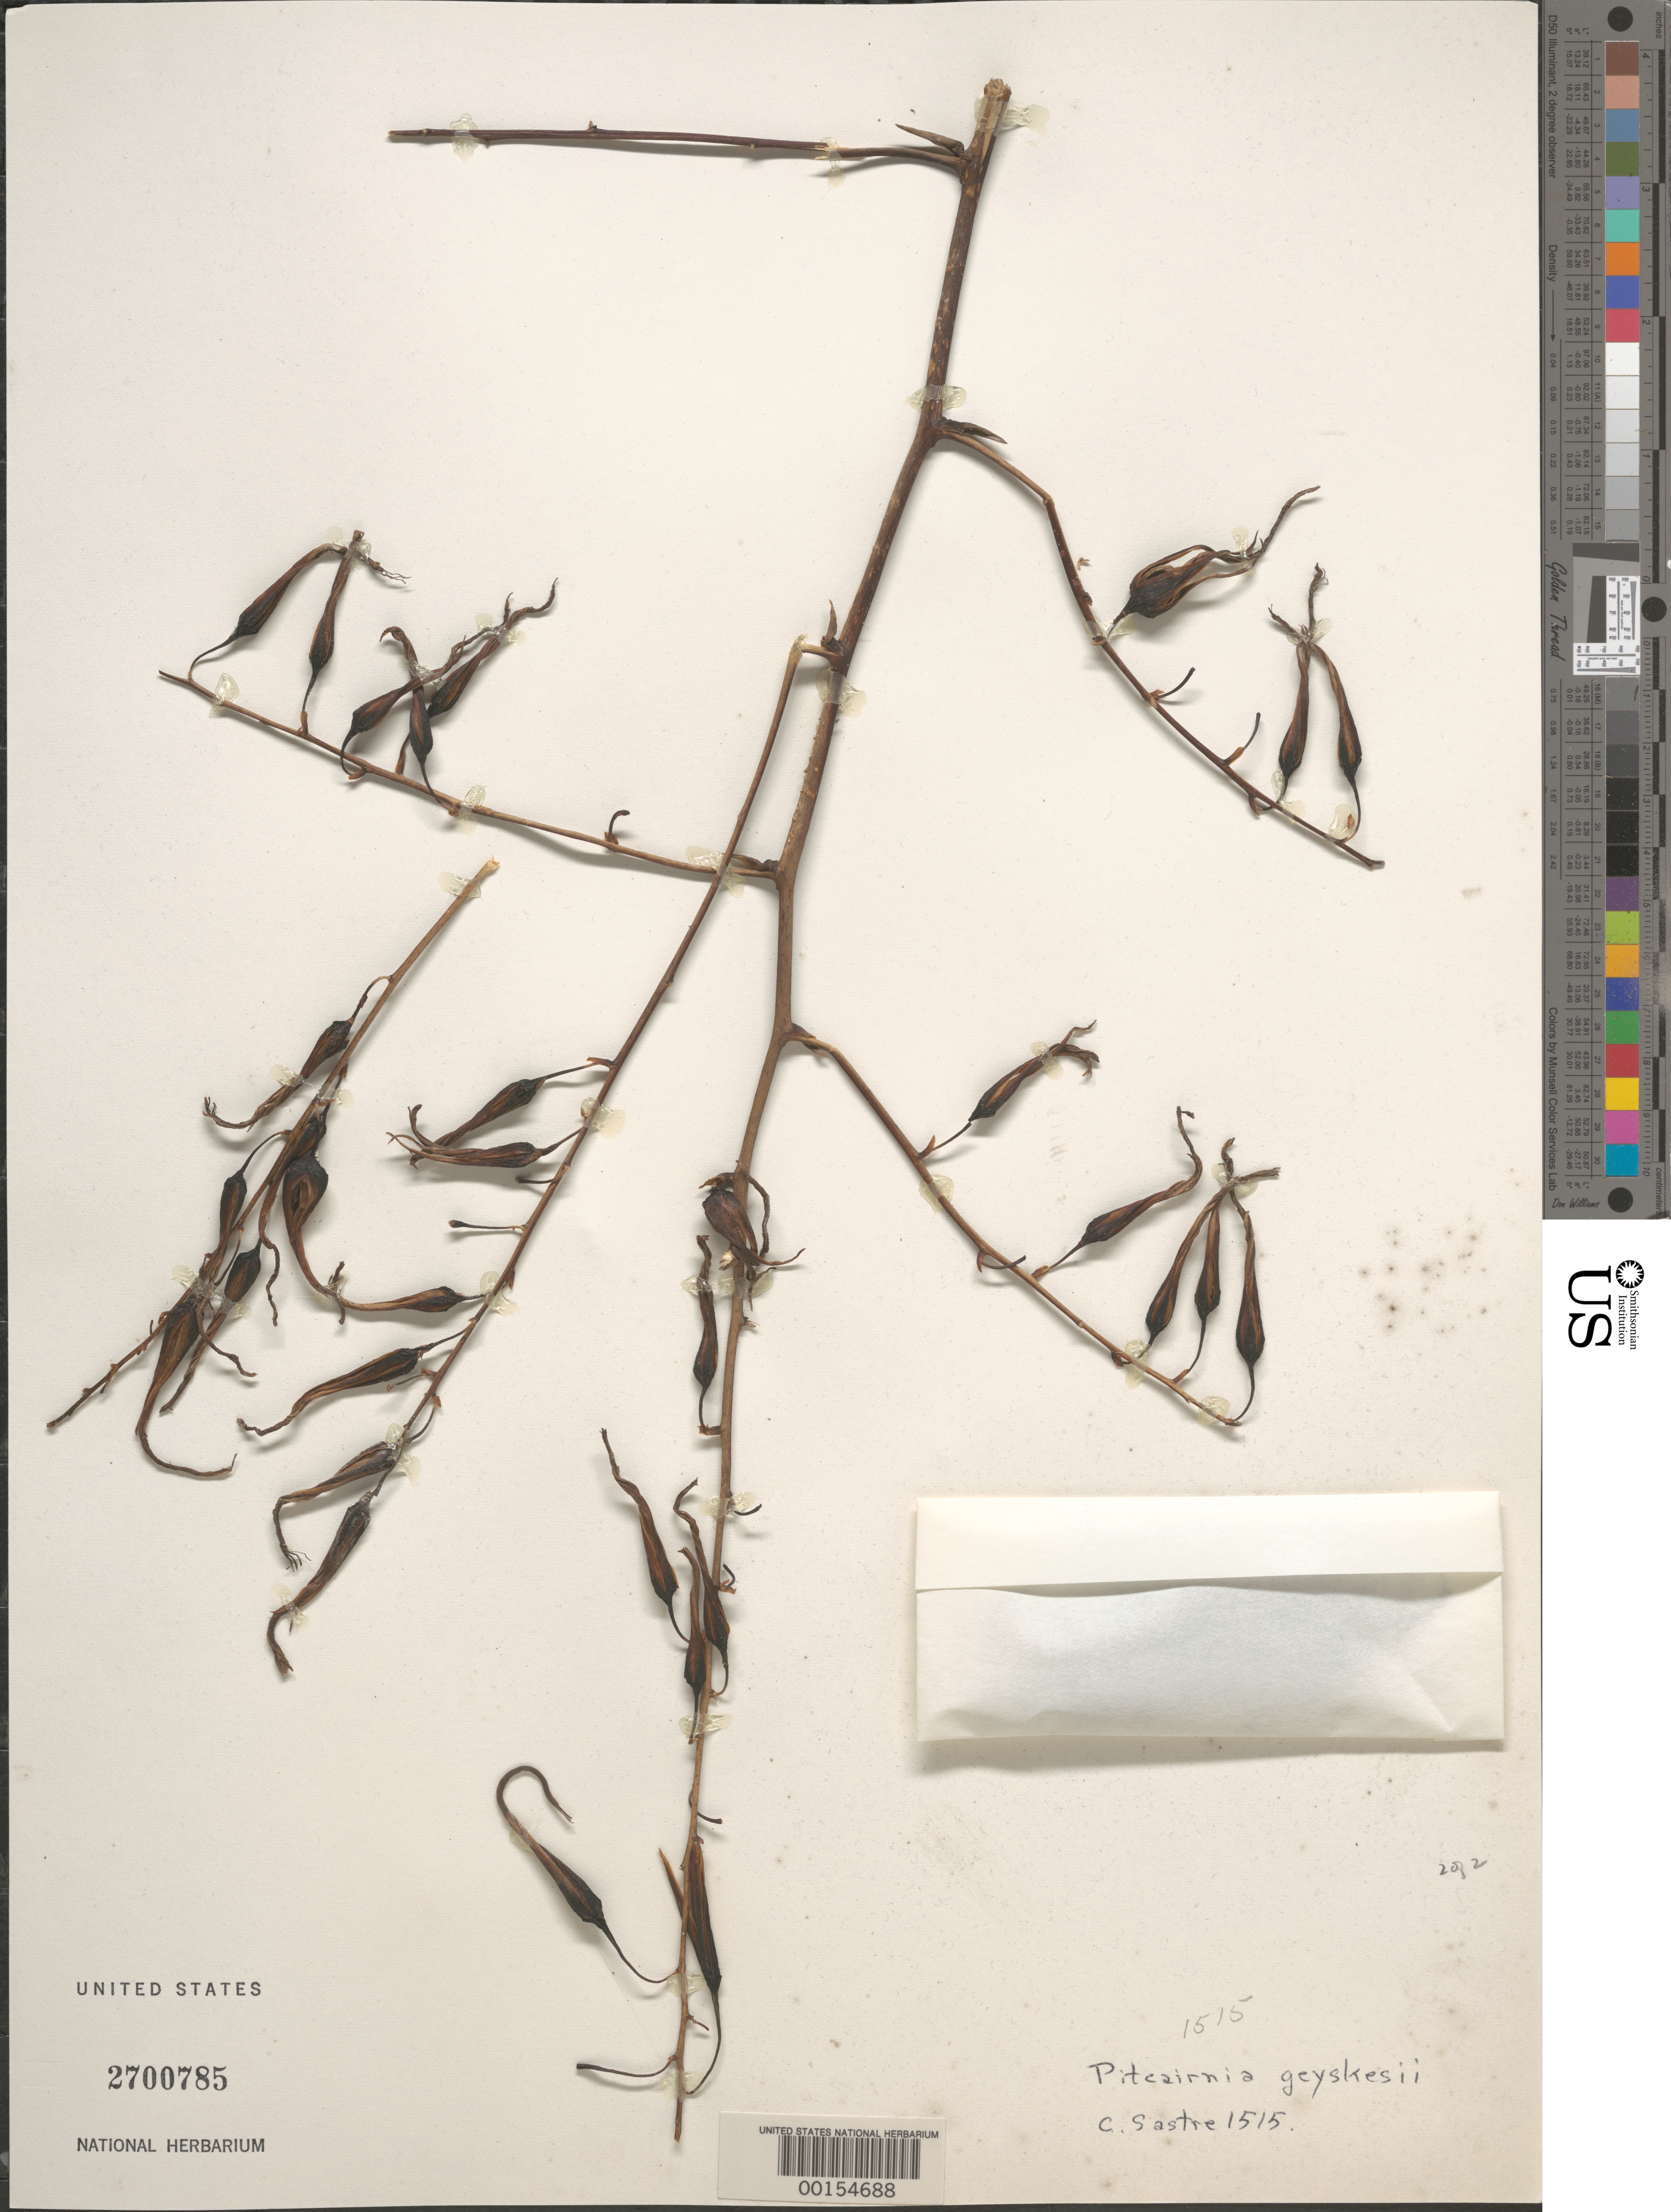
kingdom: Plantae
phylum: Tracheophyta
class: Liliopsida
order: Poales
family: Bromeliaceae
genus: Pitcairnia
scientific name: Pitcairnia geyskesii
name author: L.B. Sm.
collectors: C. Sastre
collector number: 1515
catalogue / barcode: US 2700785